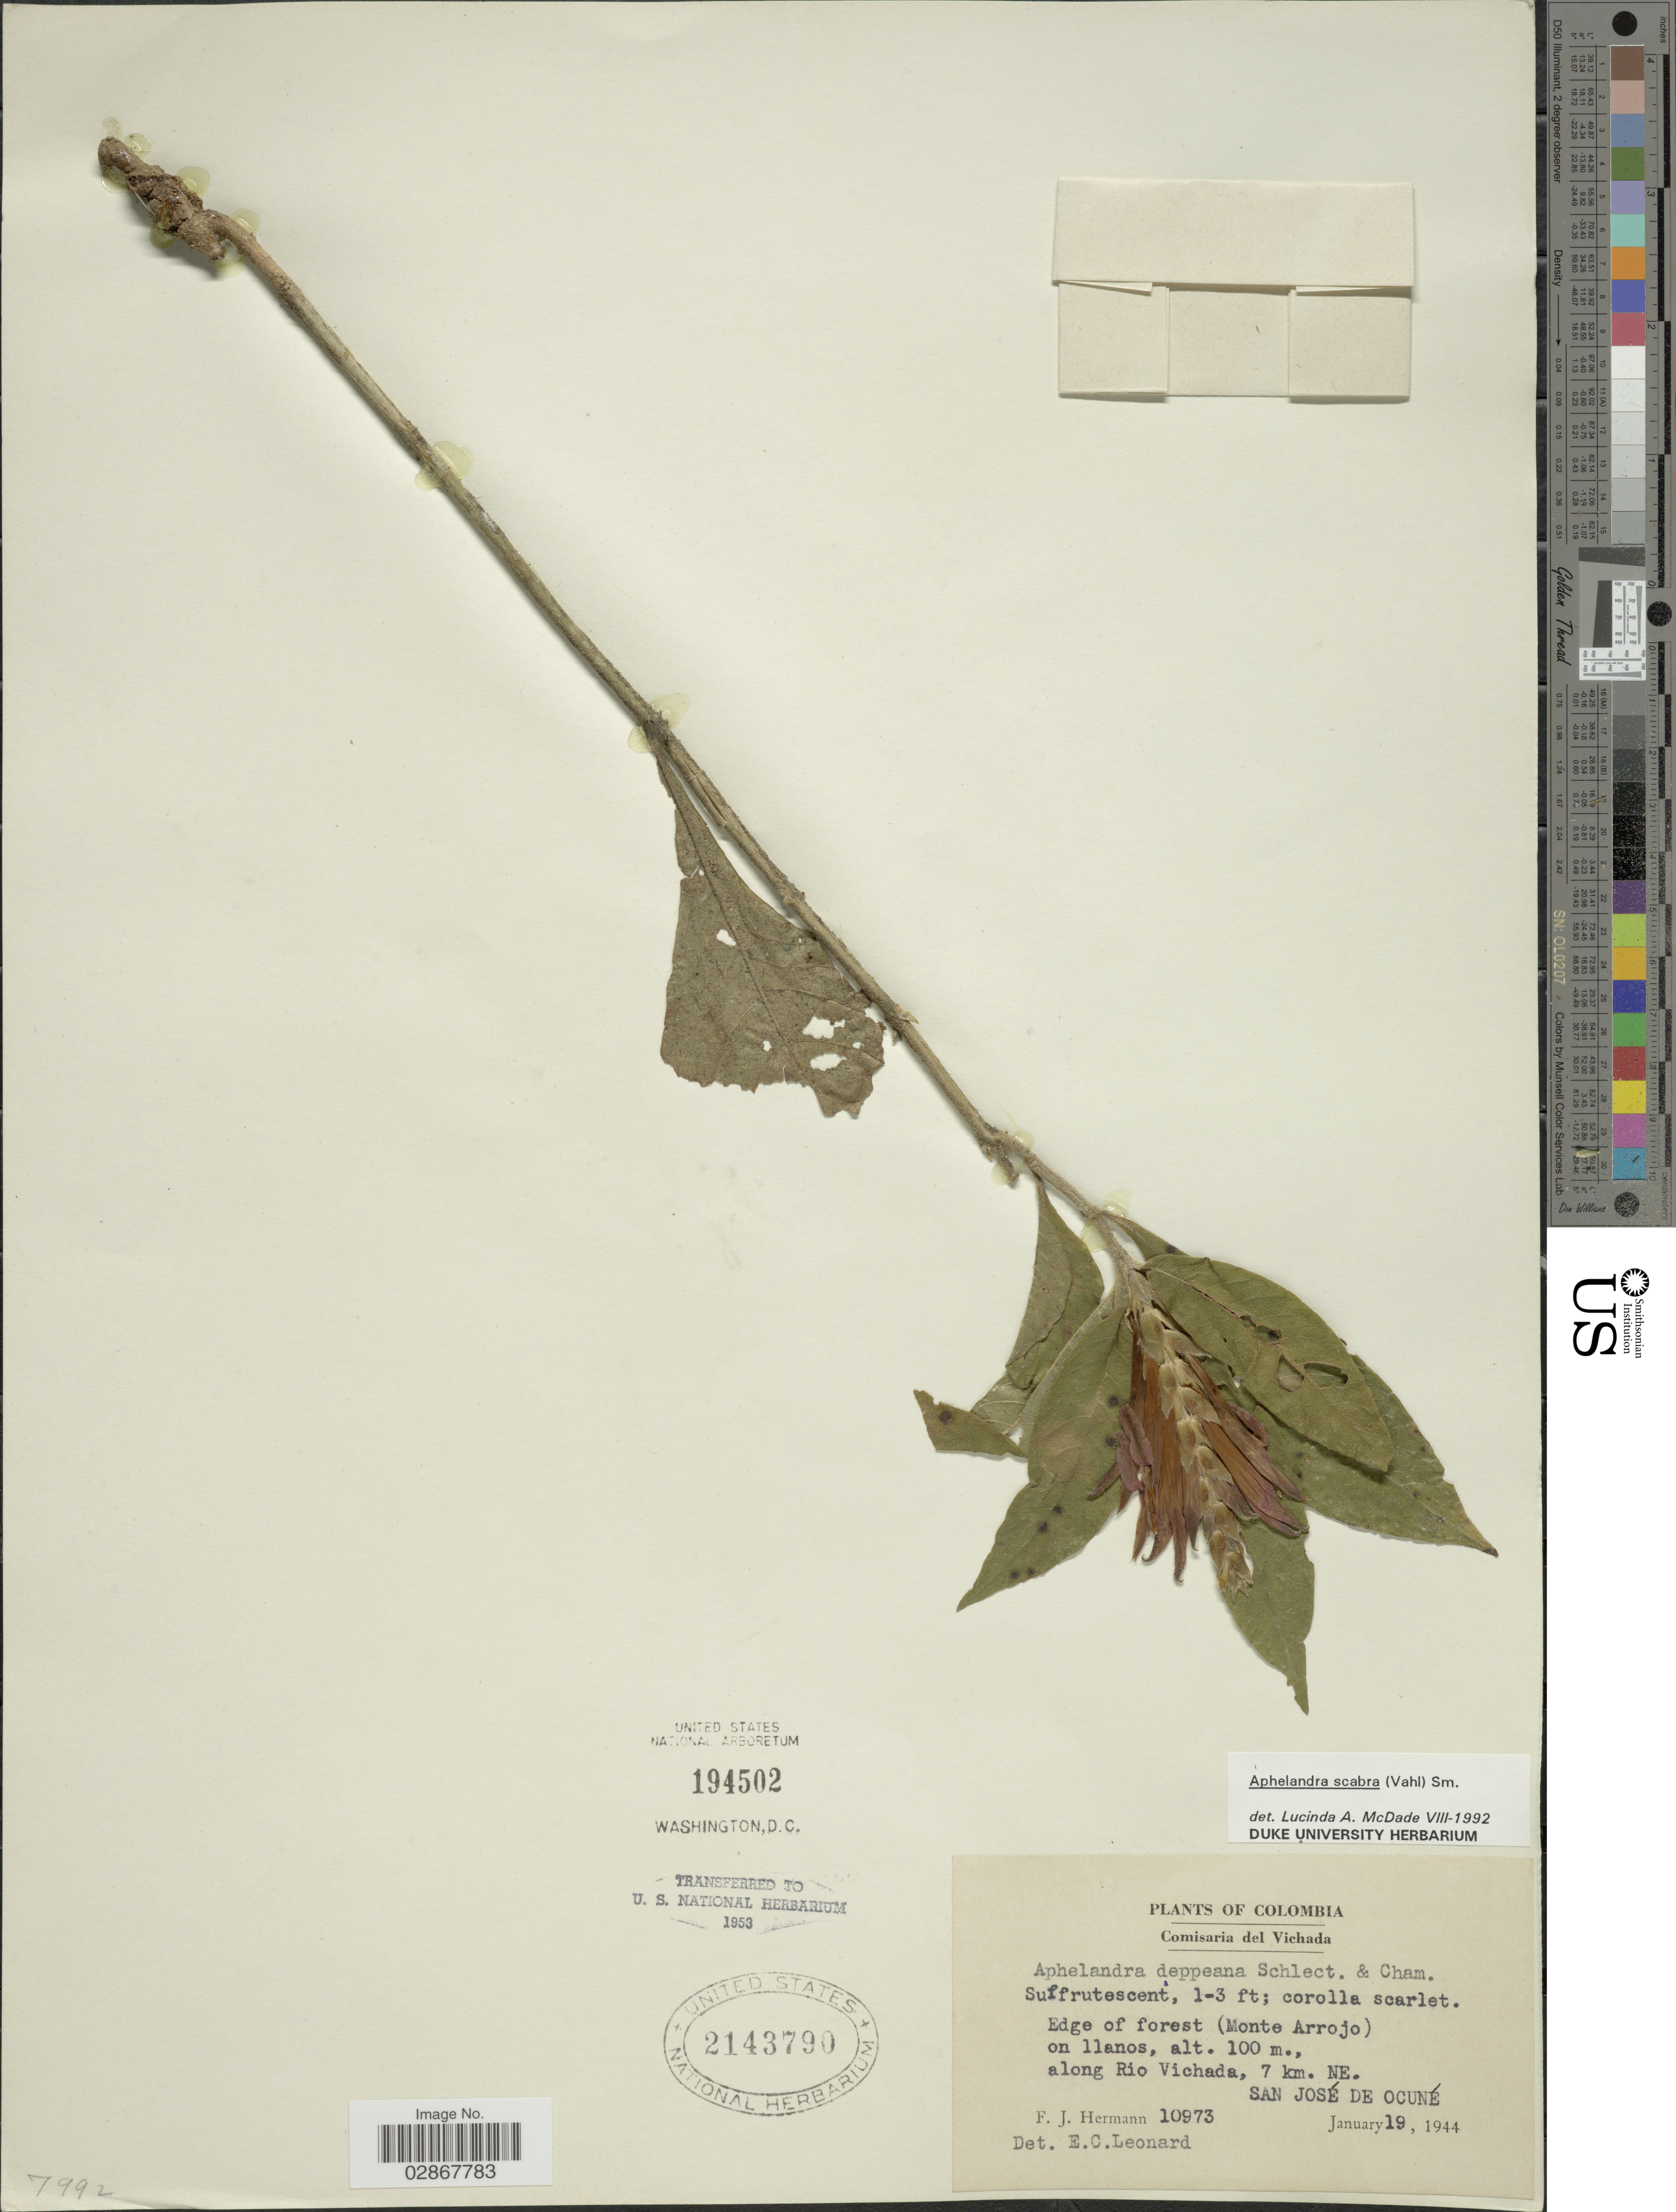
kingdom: Plantae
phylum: Tracheophyta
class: Magnoliopsida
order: Lamiales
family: Acanthaceae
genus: Aphelandra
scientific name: Aphelandra scabra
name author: (Vahl) Sm.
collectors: F. J. Hermann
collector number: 10973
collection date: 1944-01-19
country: Colombia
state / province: Vichada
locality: Comisaria del Vichada. Edge of forest (Monte Arrojo) on llanos, along Rio Vichada, 7 km. NE. San José de Ocuné.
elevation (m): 100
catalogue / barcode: US 2143790